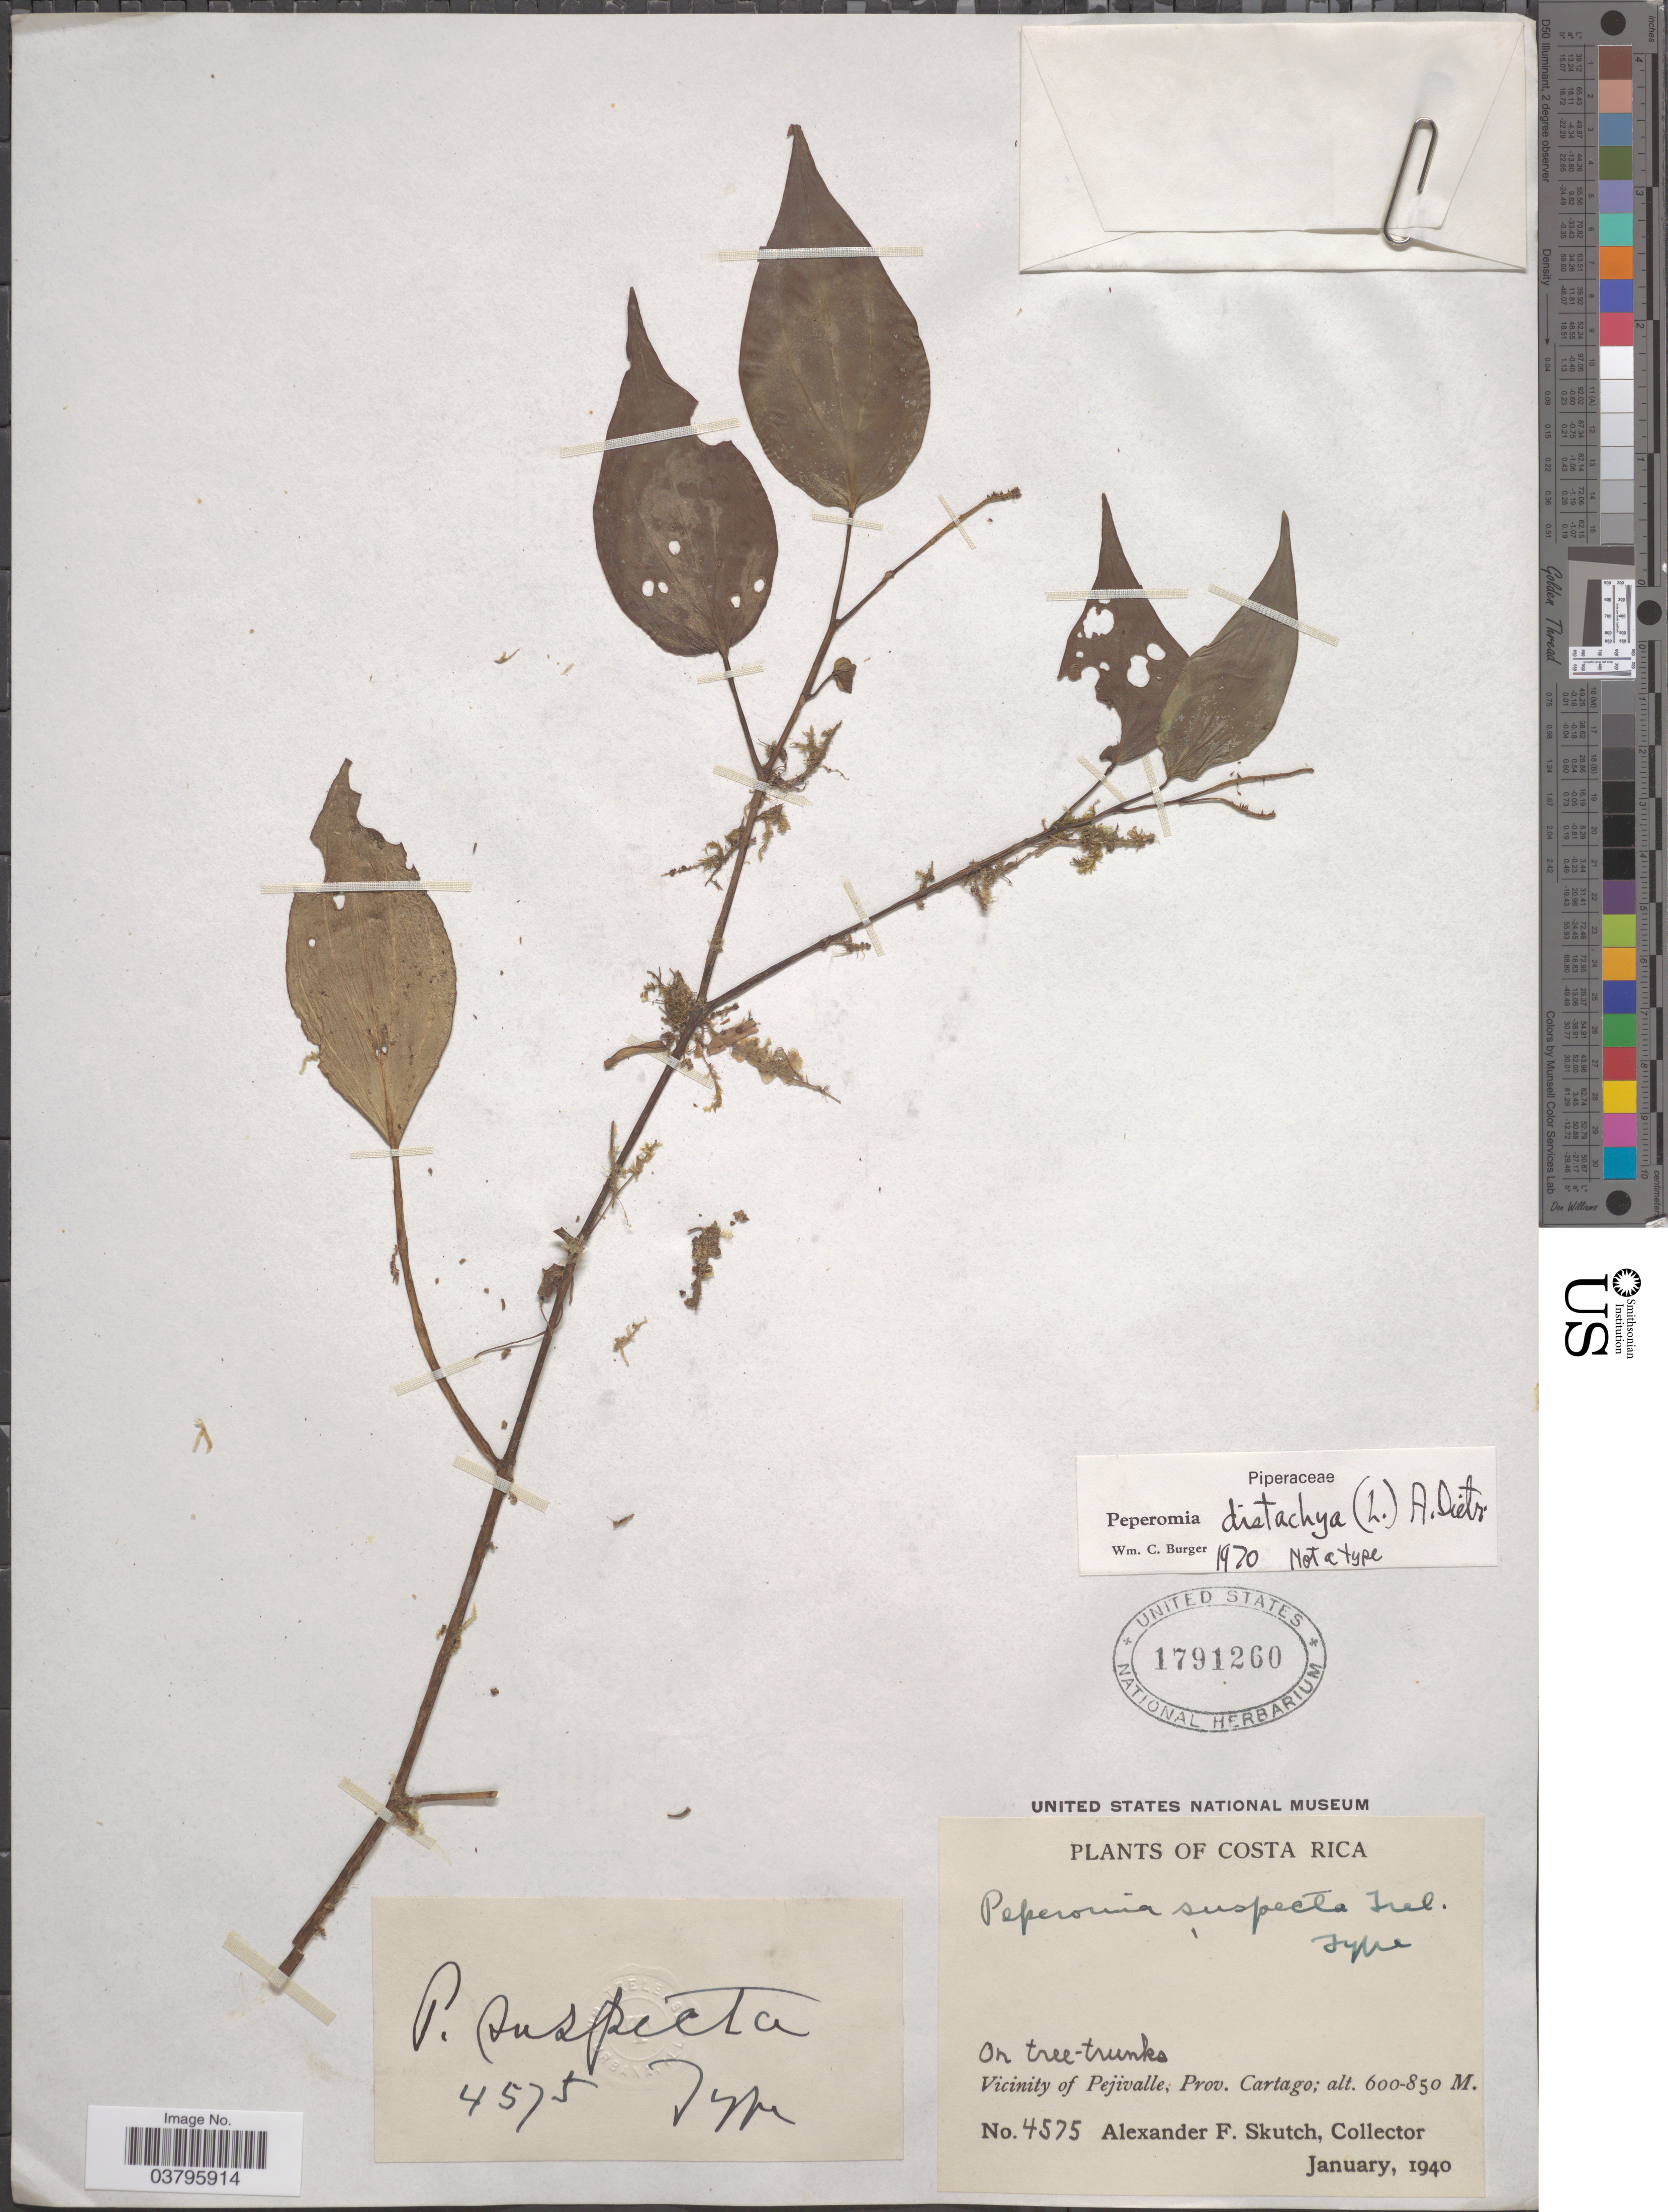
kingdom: Plantae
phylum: Tracheophyta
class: Magnoliopsida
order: Piperales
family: Piperaceae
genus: Peperomia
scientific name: Peperomia distachya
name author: (L.) A. Dietr.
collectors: A. F. Skutch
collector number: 4575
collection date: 1940-01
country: Costa Rica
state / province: Cartago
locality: Vicinity of Pejivalle.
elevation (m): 600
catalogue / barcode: US 1791260